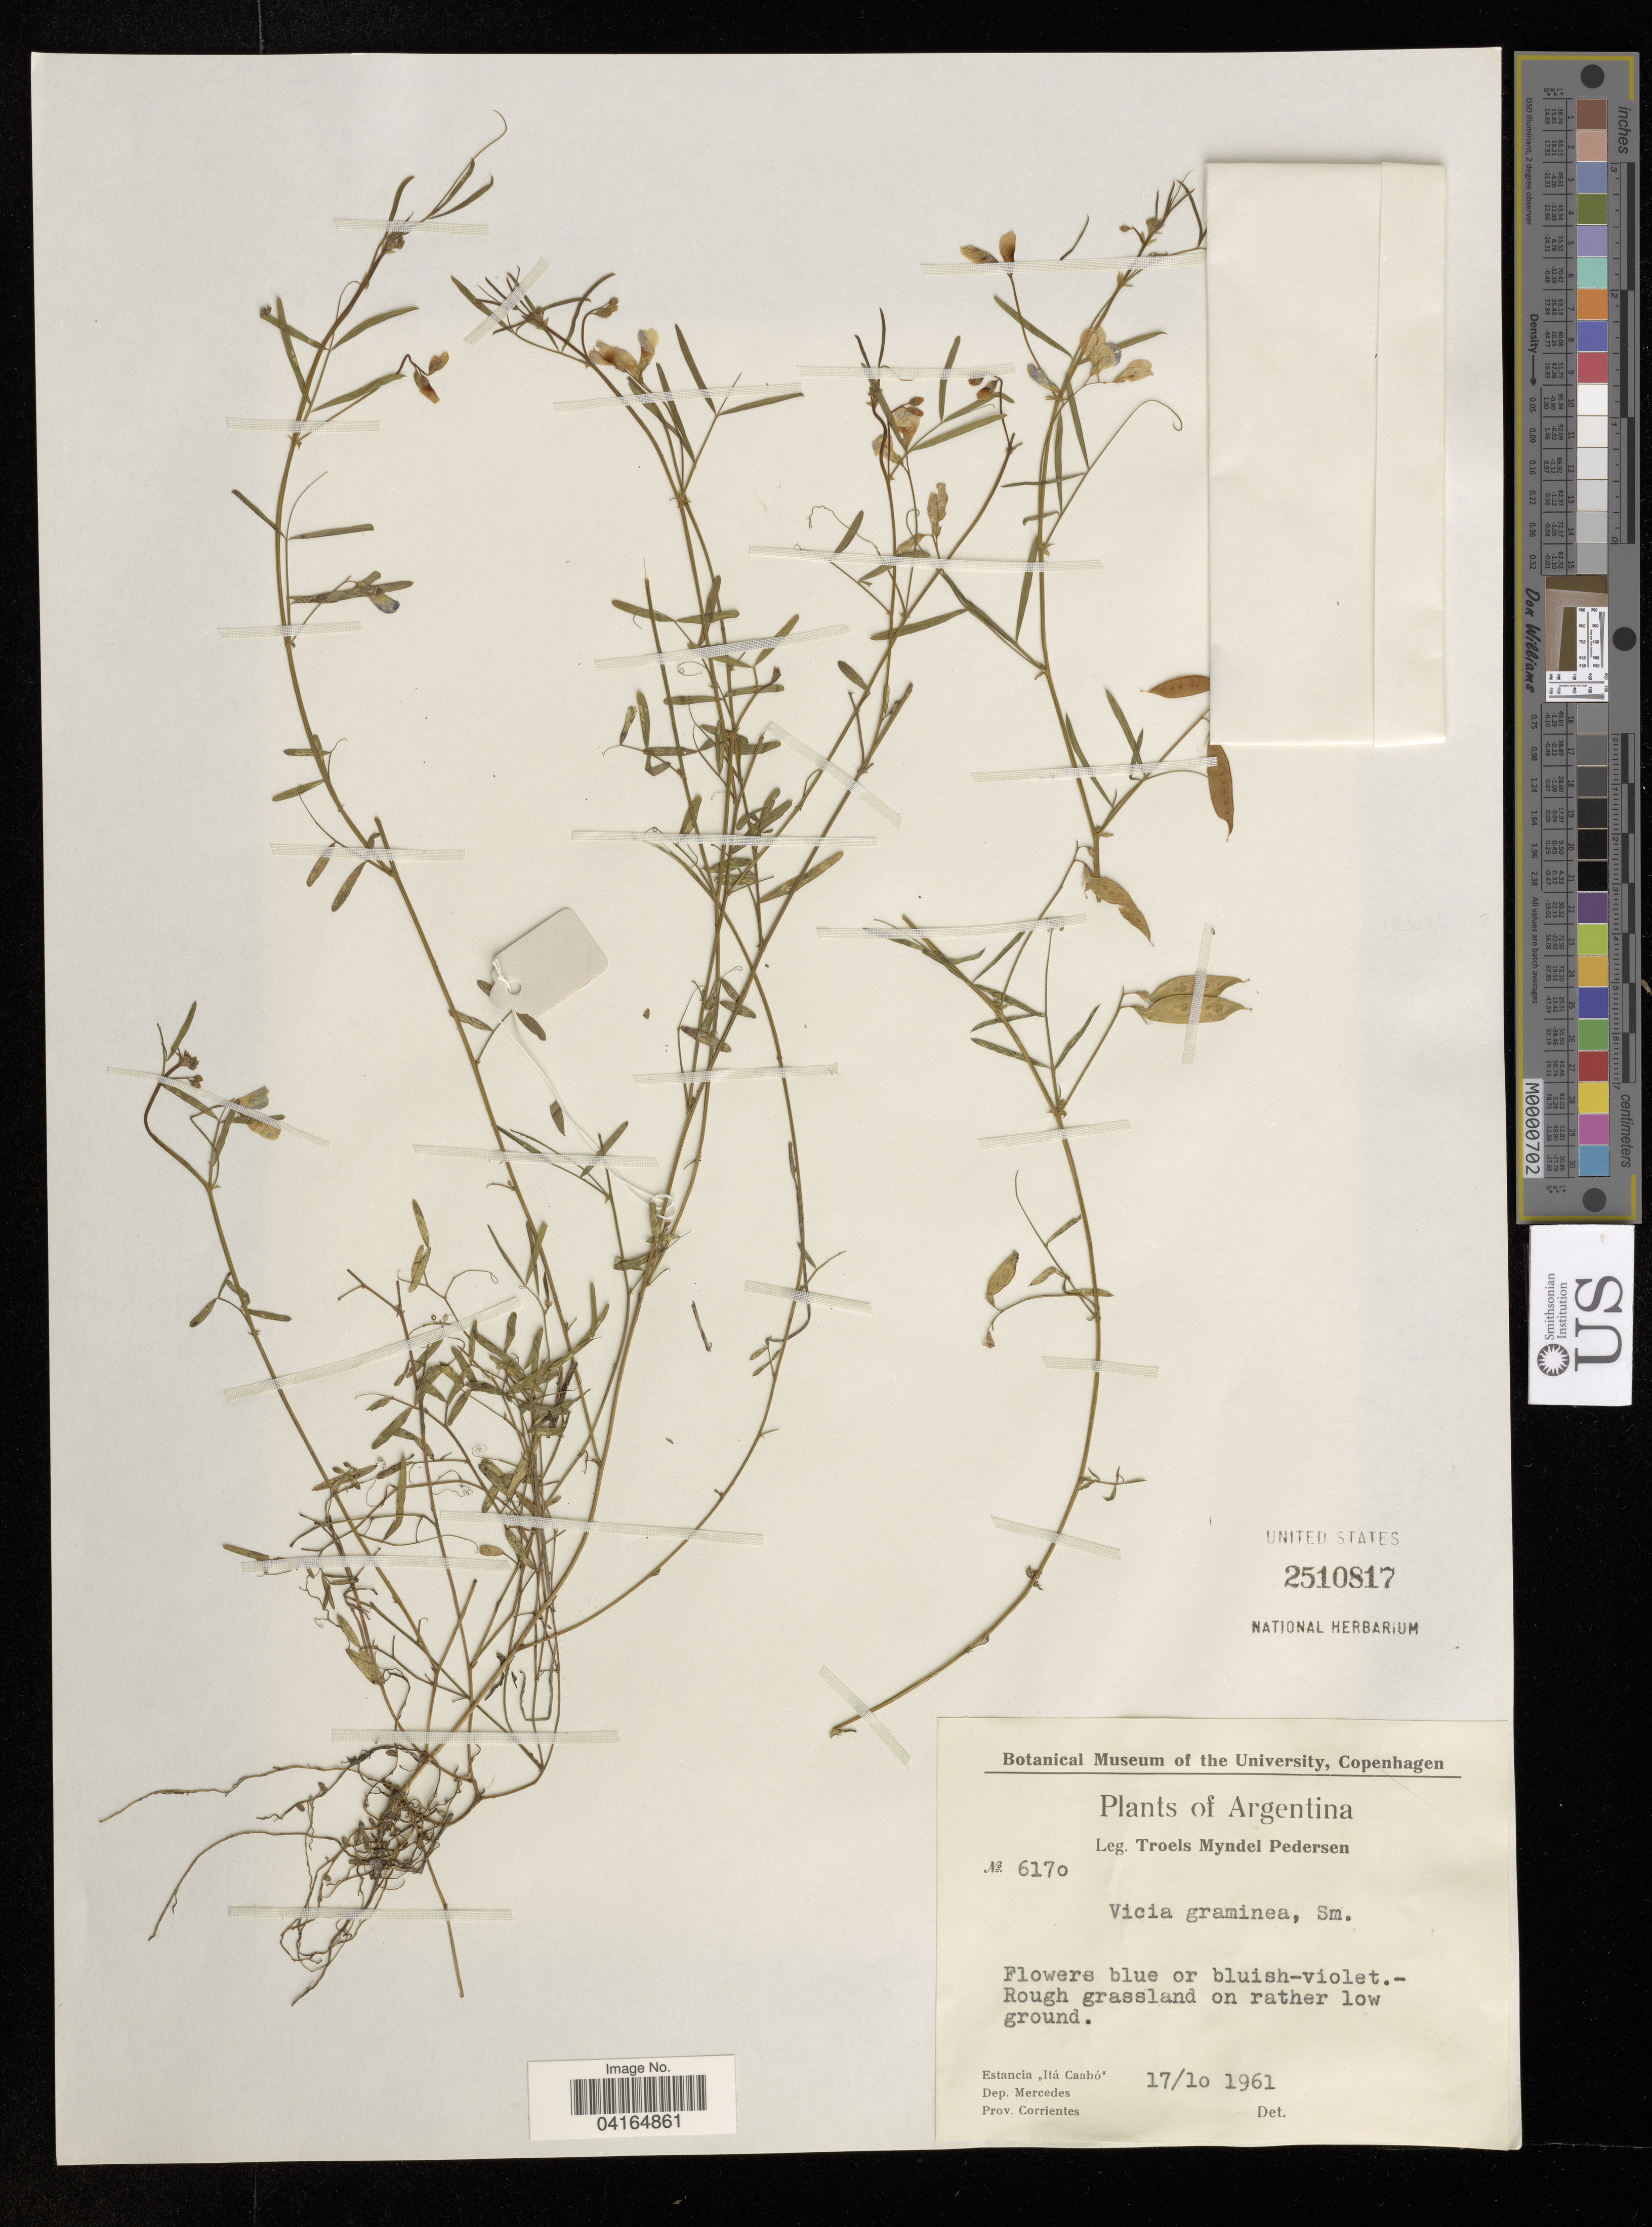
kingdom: Plantae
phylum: Tracheophyta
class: Magnoliopsida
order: Fabales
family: Fabaceae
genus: Vicia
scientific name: Vicia graminea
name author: Sm.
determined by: Hechenleitner, Paulina, RBG Edinburgh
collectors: T. M. Pedersen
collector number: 6170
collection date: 1961-10-17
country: Argentina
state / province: Corrientes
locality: Estancia,, Itá Caabó". Dep. Mercedes. Prov. Corrientes.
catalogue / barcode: US 2510817